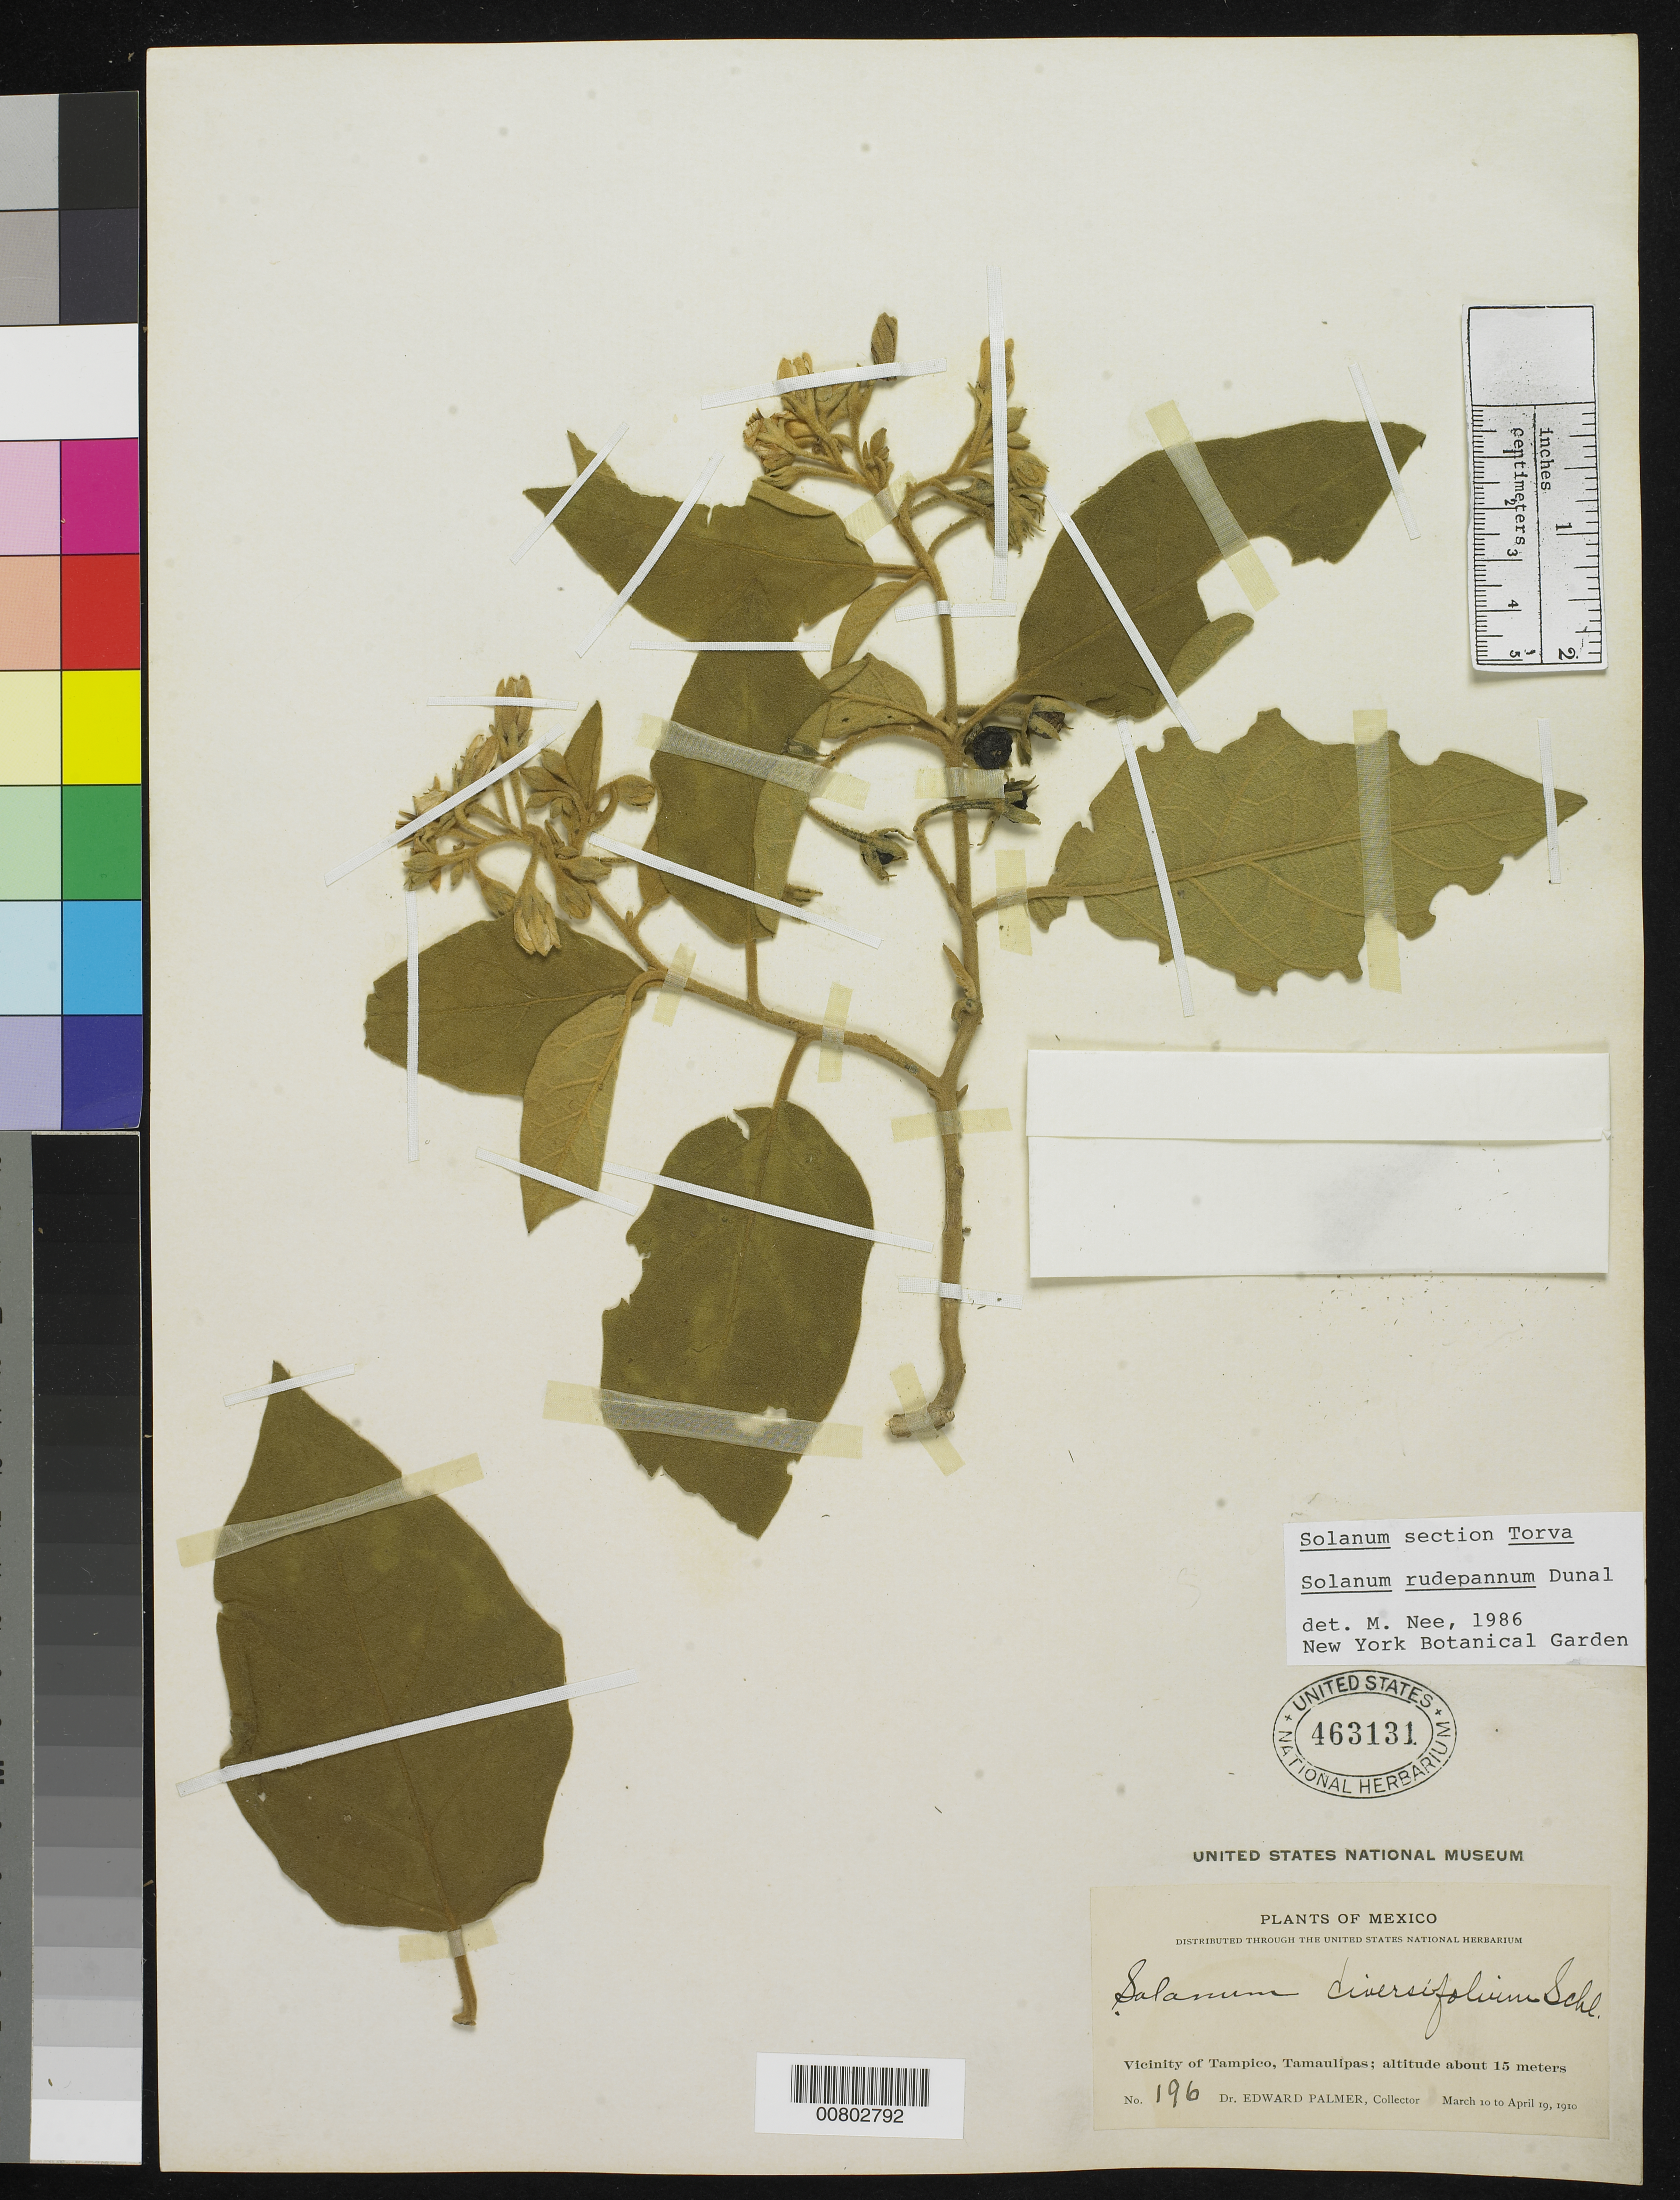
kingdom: Plantae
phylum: Tracheophyta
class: Magnoliopsida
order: Solanales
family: Solanaceae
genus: Solanum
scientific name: Solanum rudepannum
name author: Dunal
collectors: E. Palmer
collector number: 196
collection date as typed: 10 Mar 1910 to 19 Apr 1910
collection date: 1910-03-10/1910-04-19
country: Mexico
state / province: Tamaulipas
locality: Vicinity of Tampico, Tamaulipas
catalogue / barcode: US 463131